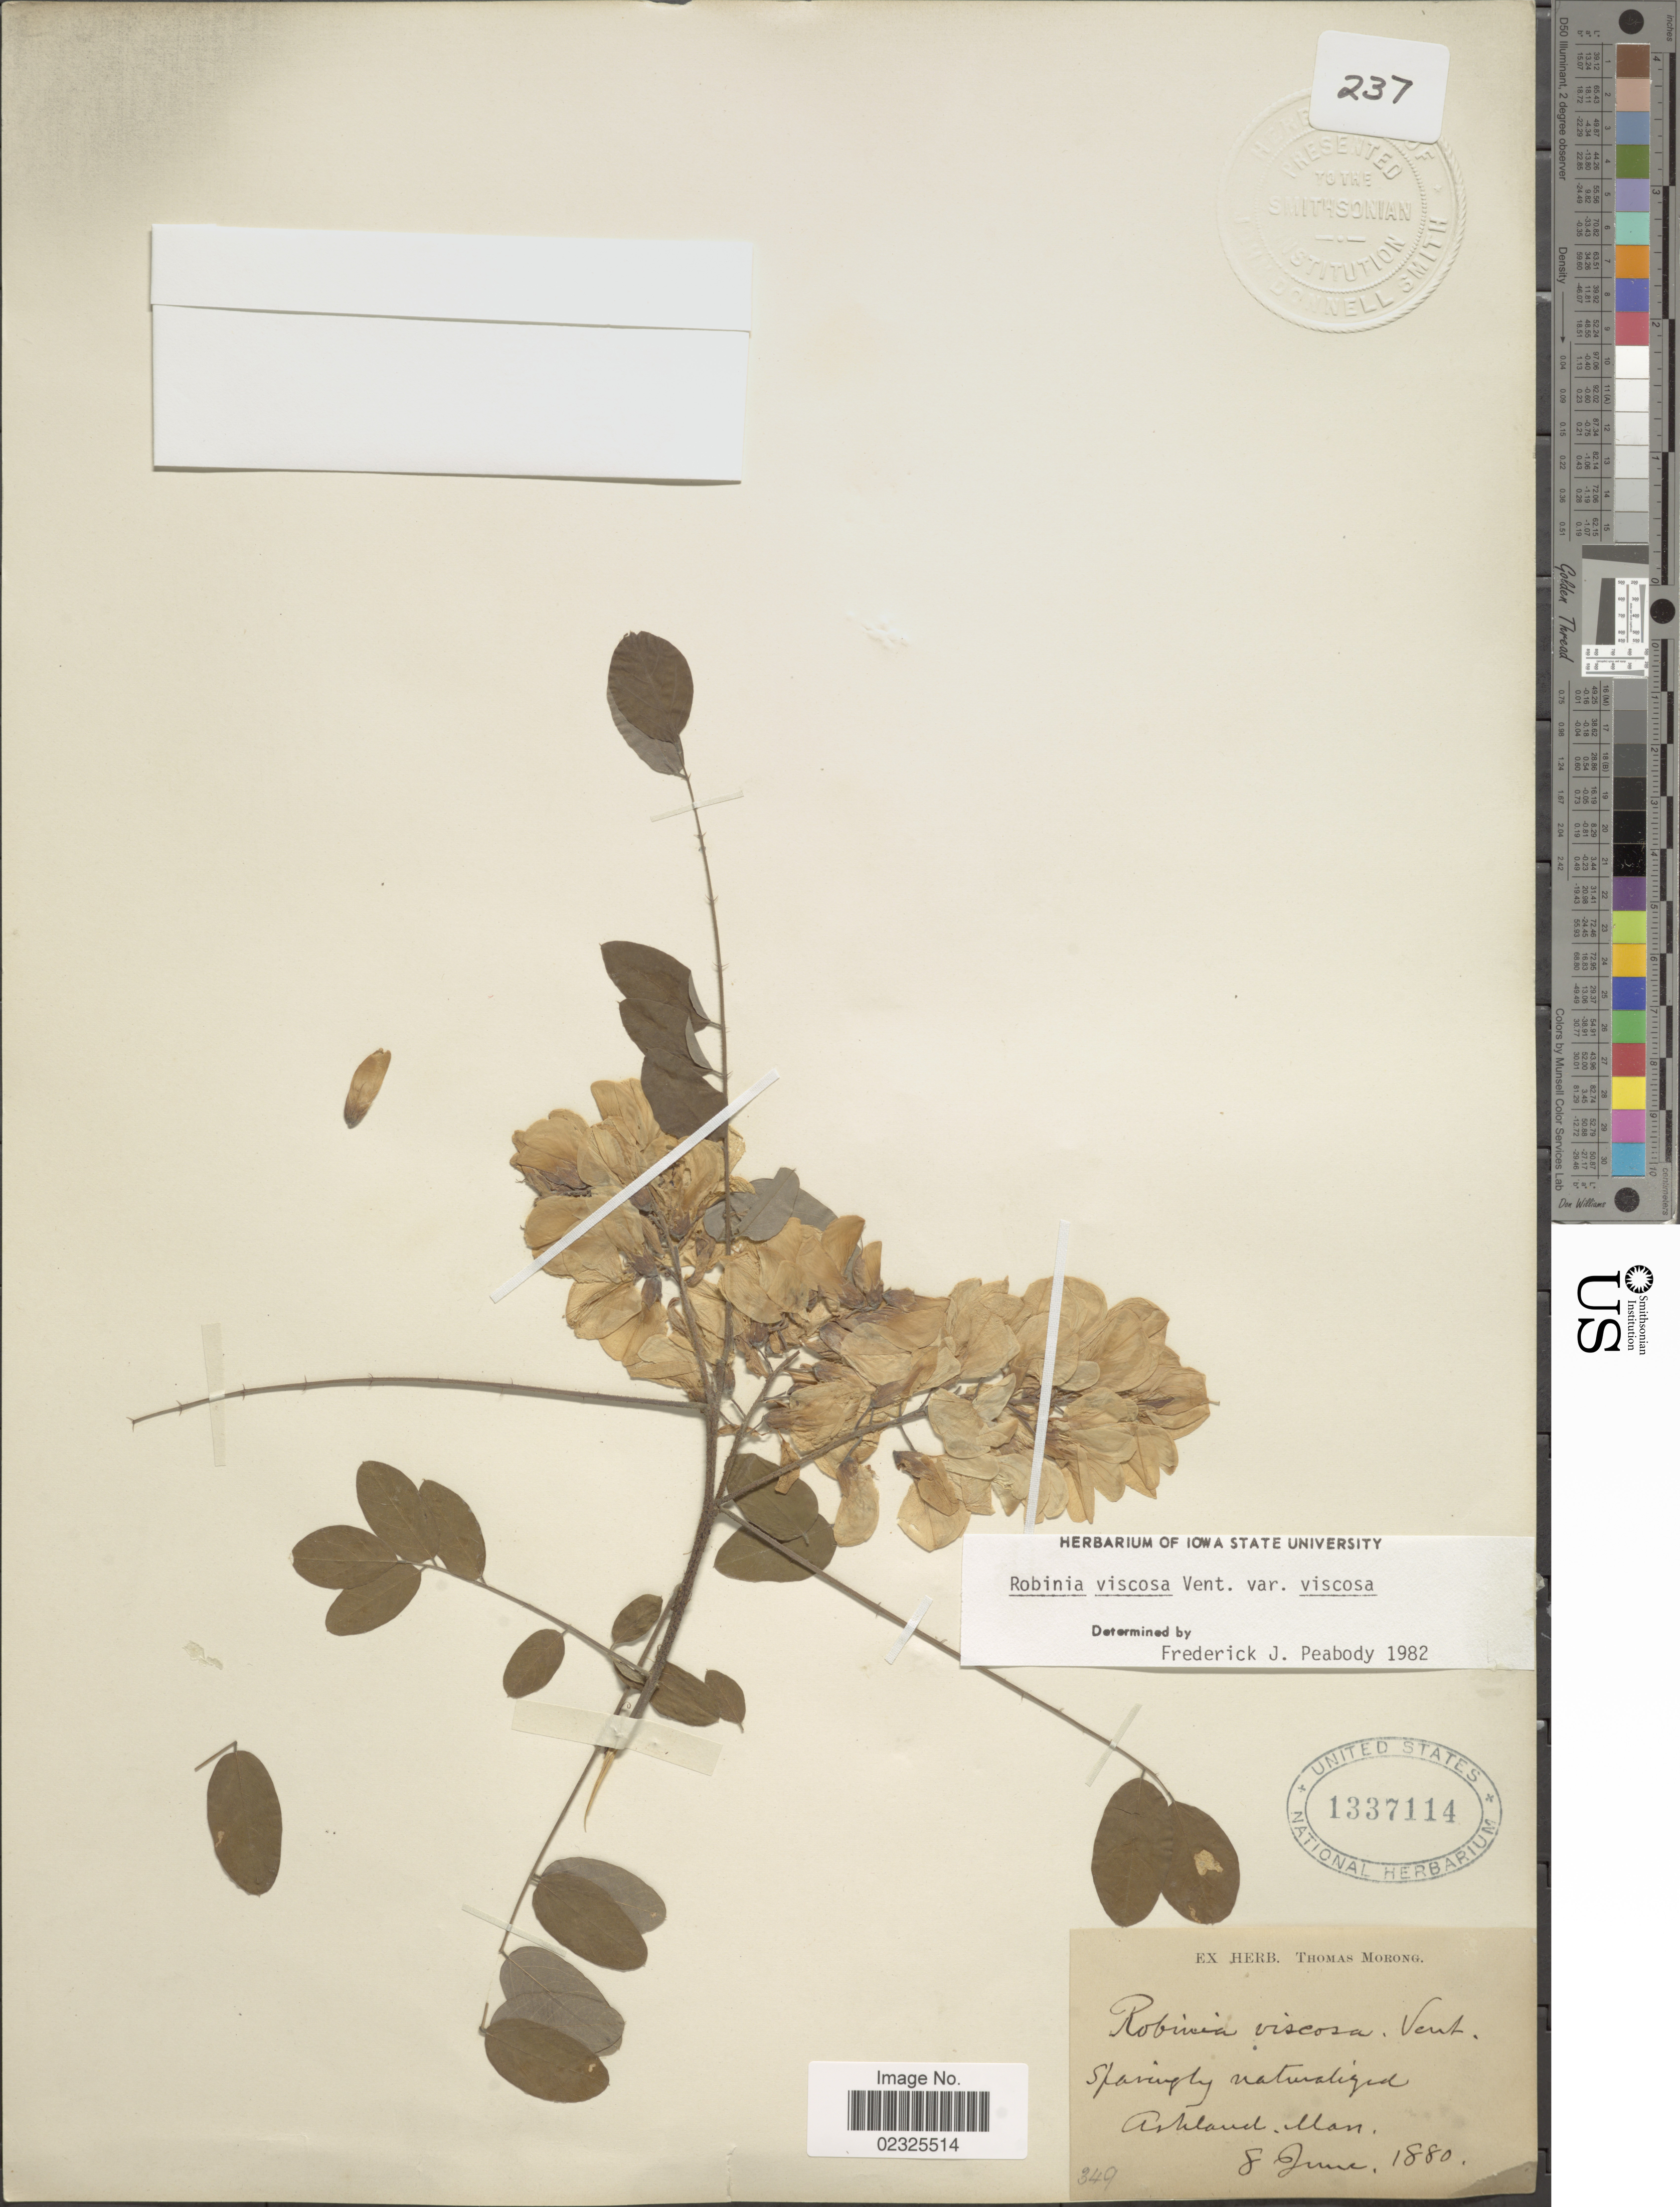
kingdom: Plantae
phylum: Tracheophyta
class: Magnoliopsida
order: Fabales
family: Fabaceae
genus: Robinia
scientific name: Robinia viscosa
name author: Vent.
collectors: ex Herb. T. Morong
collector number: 349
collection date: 1880-06-08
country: United States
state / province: Massachusetts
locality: Ashland, Mass.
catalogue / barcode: US 1337114